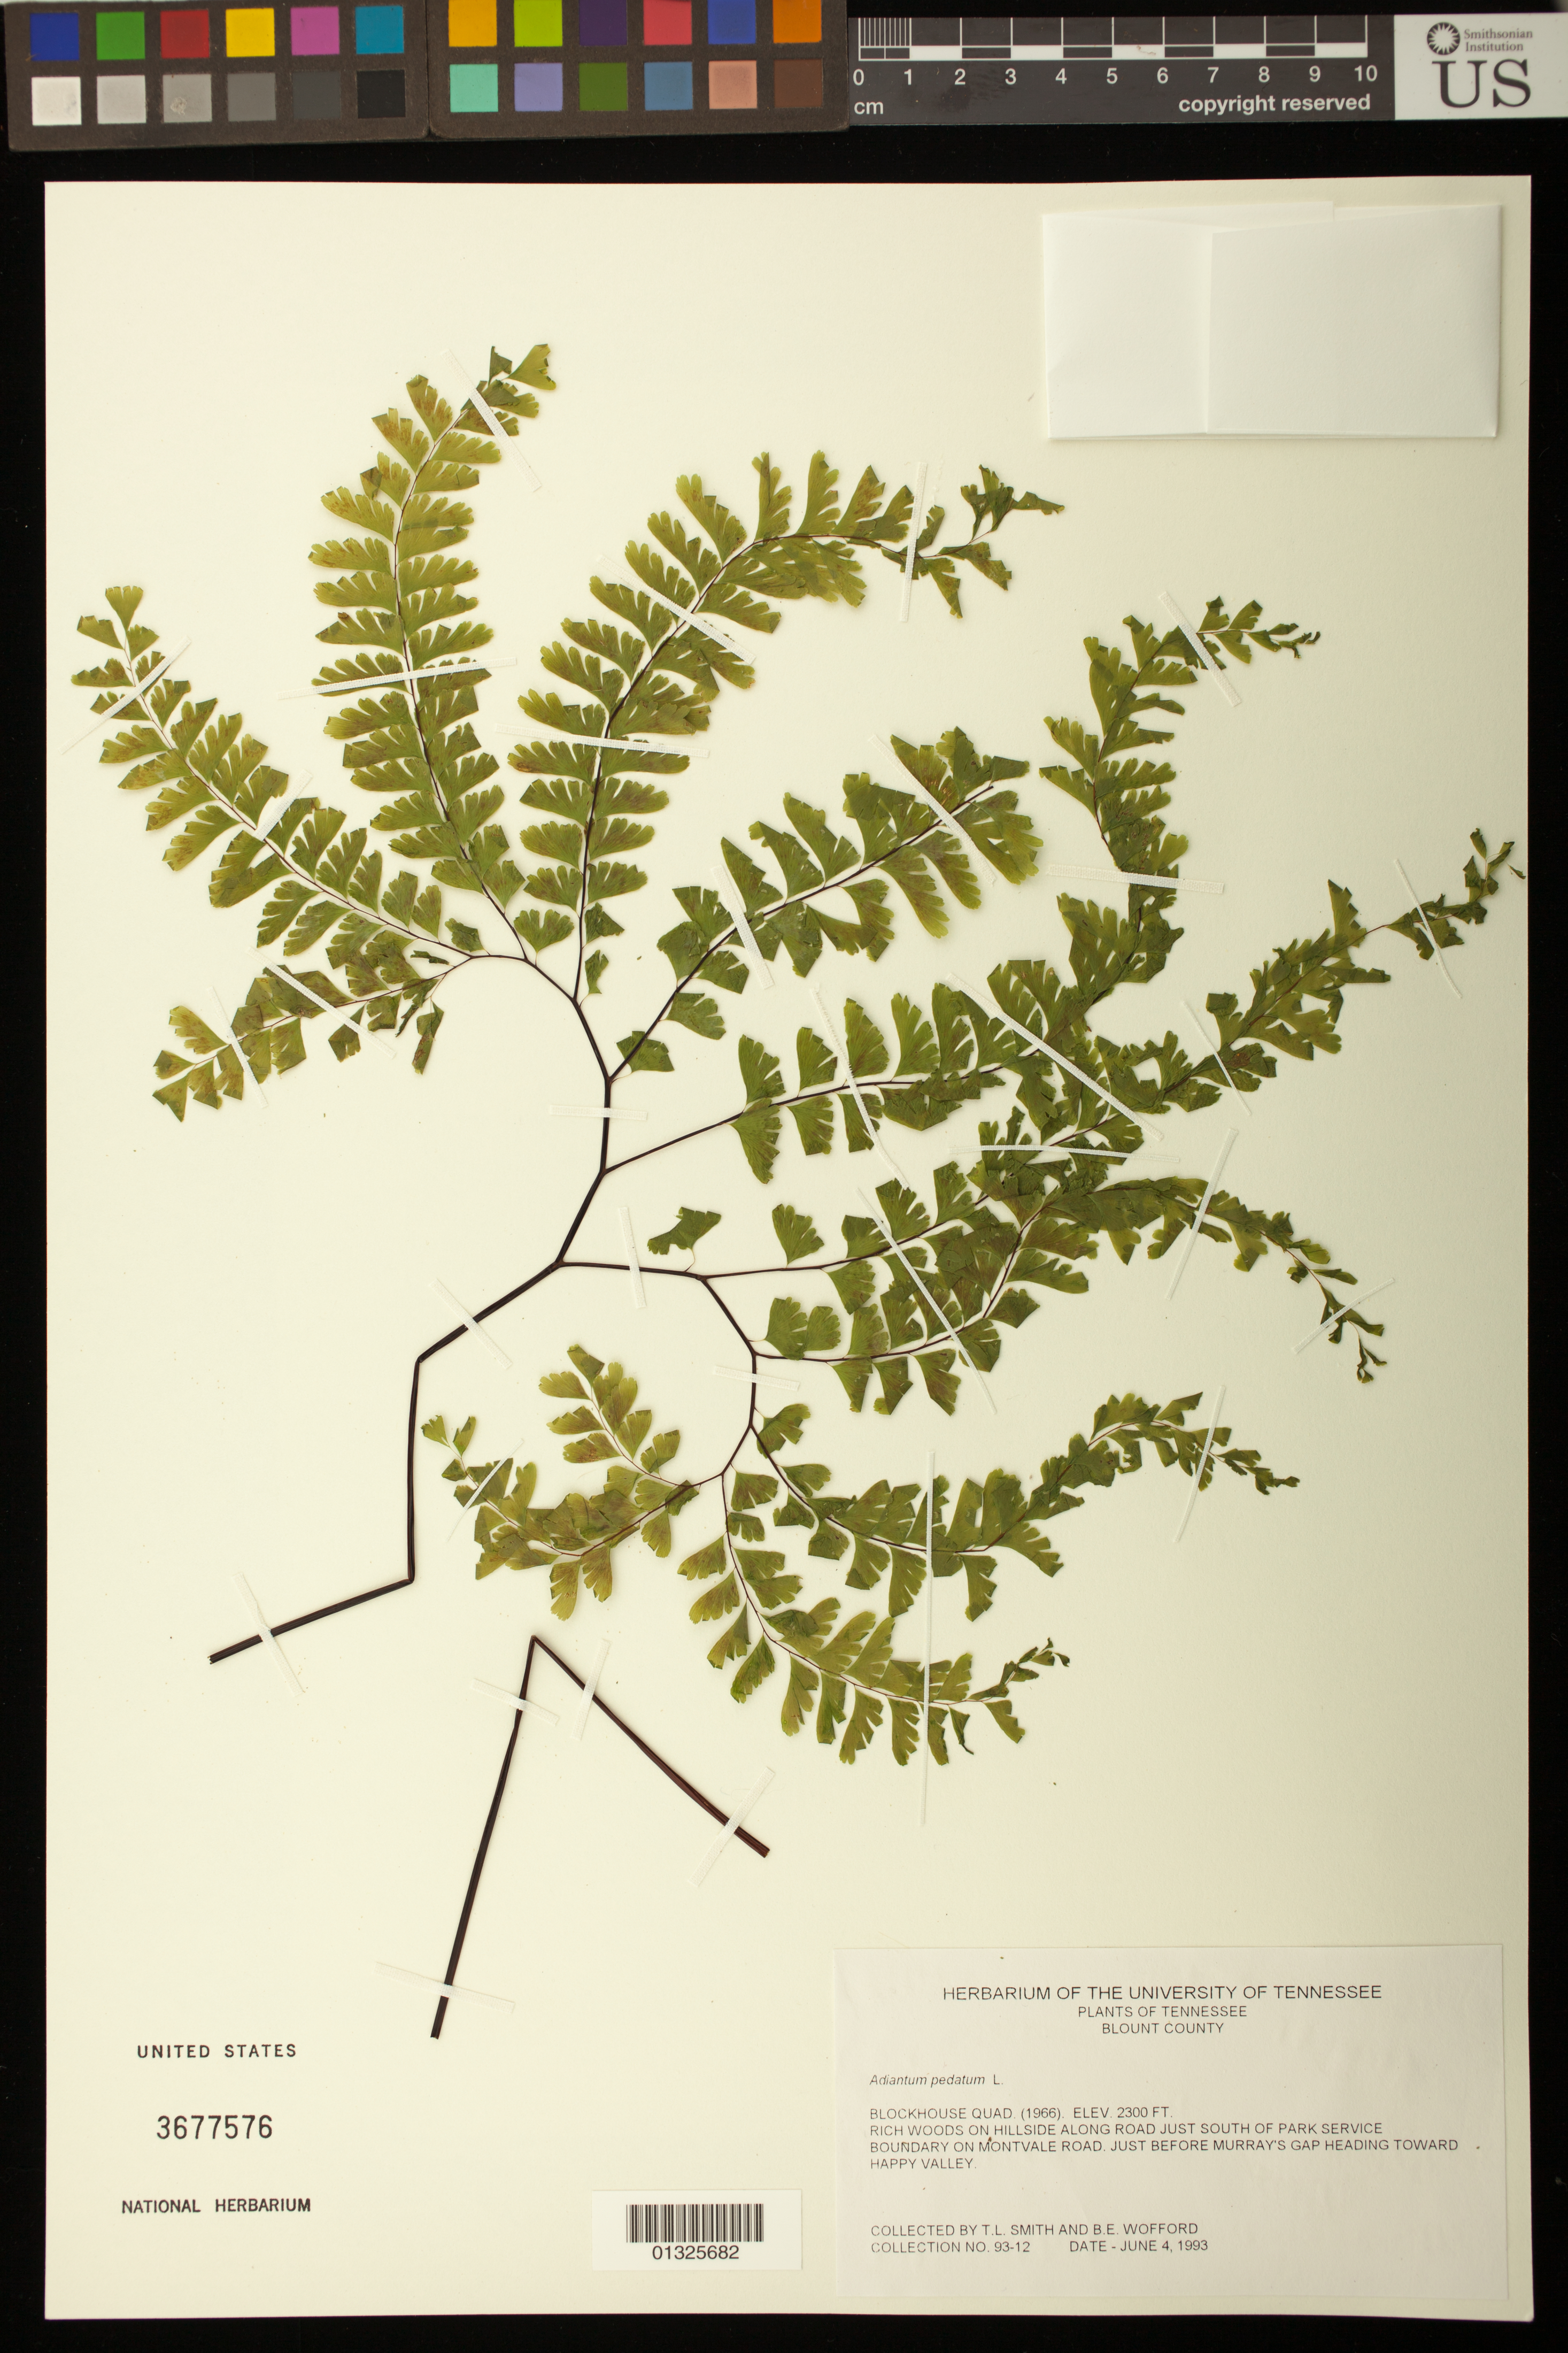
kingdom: Plantae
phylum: Tracheophyta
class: Polypodiopsida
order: Polypodiales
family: Pteridaceae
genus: Adiantum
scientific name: Adiantum pedatum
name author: L.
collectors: T. L. Smith & B. Wofford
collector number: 93-12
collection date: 1993-06-04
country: United States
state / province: Tennessee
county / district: Blount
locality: Blockhouse Quad. (1966). Rich woods on hillside along road just south of Park Service Boundary on Montvale Road. Just before Murray's Gap heading towards Happy Valley.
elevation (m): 701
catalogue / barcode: US 3677576